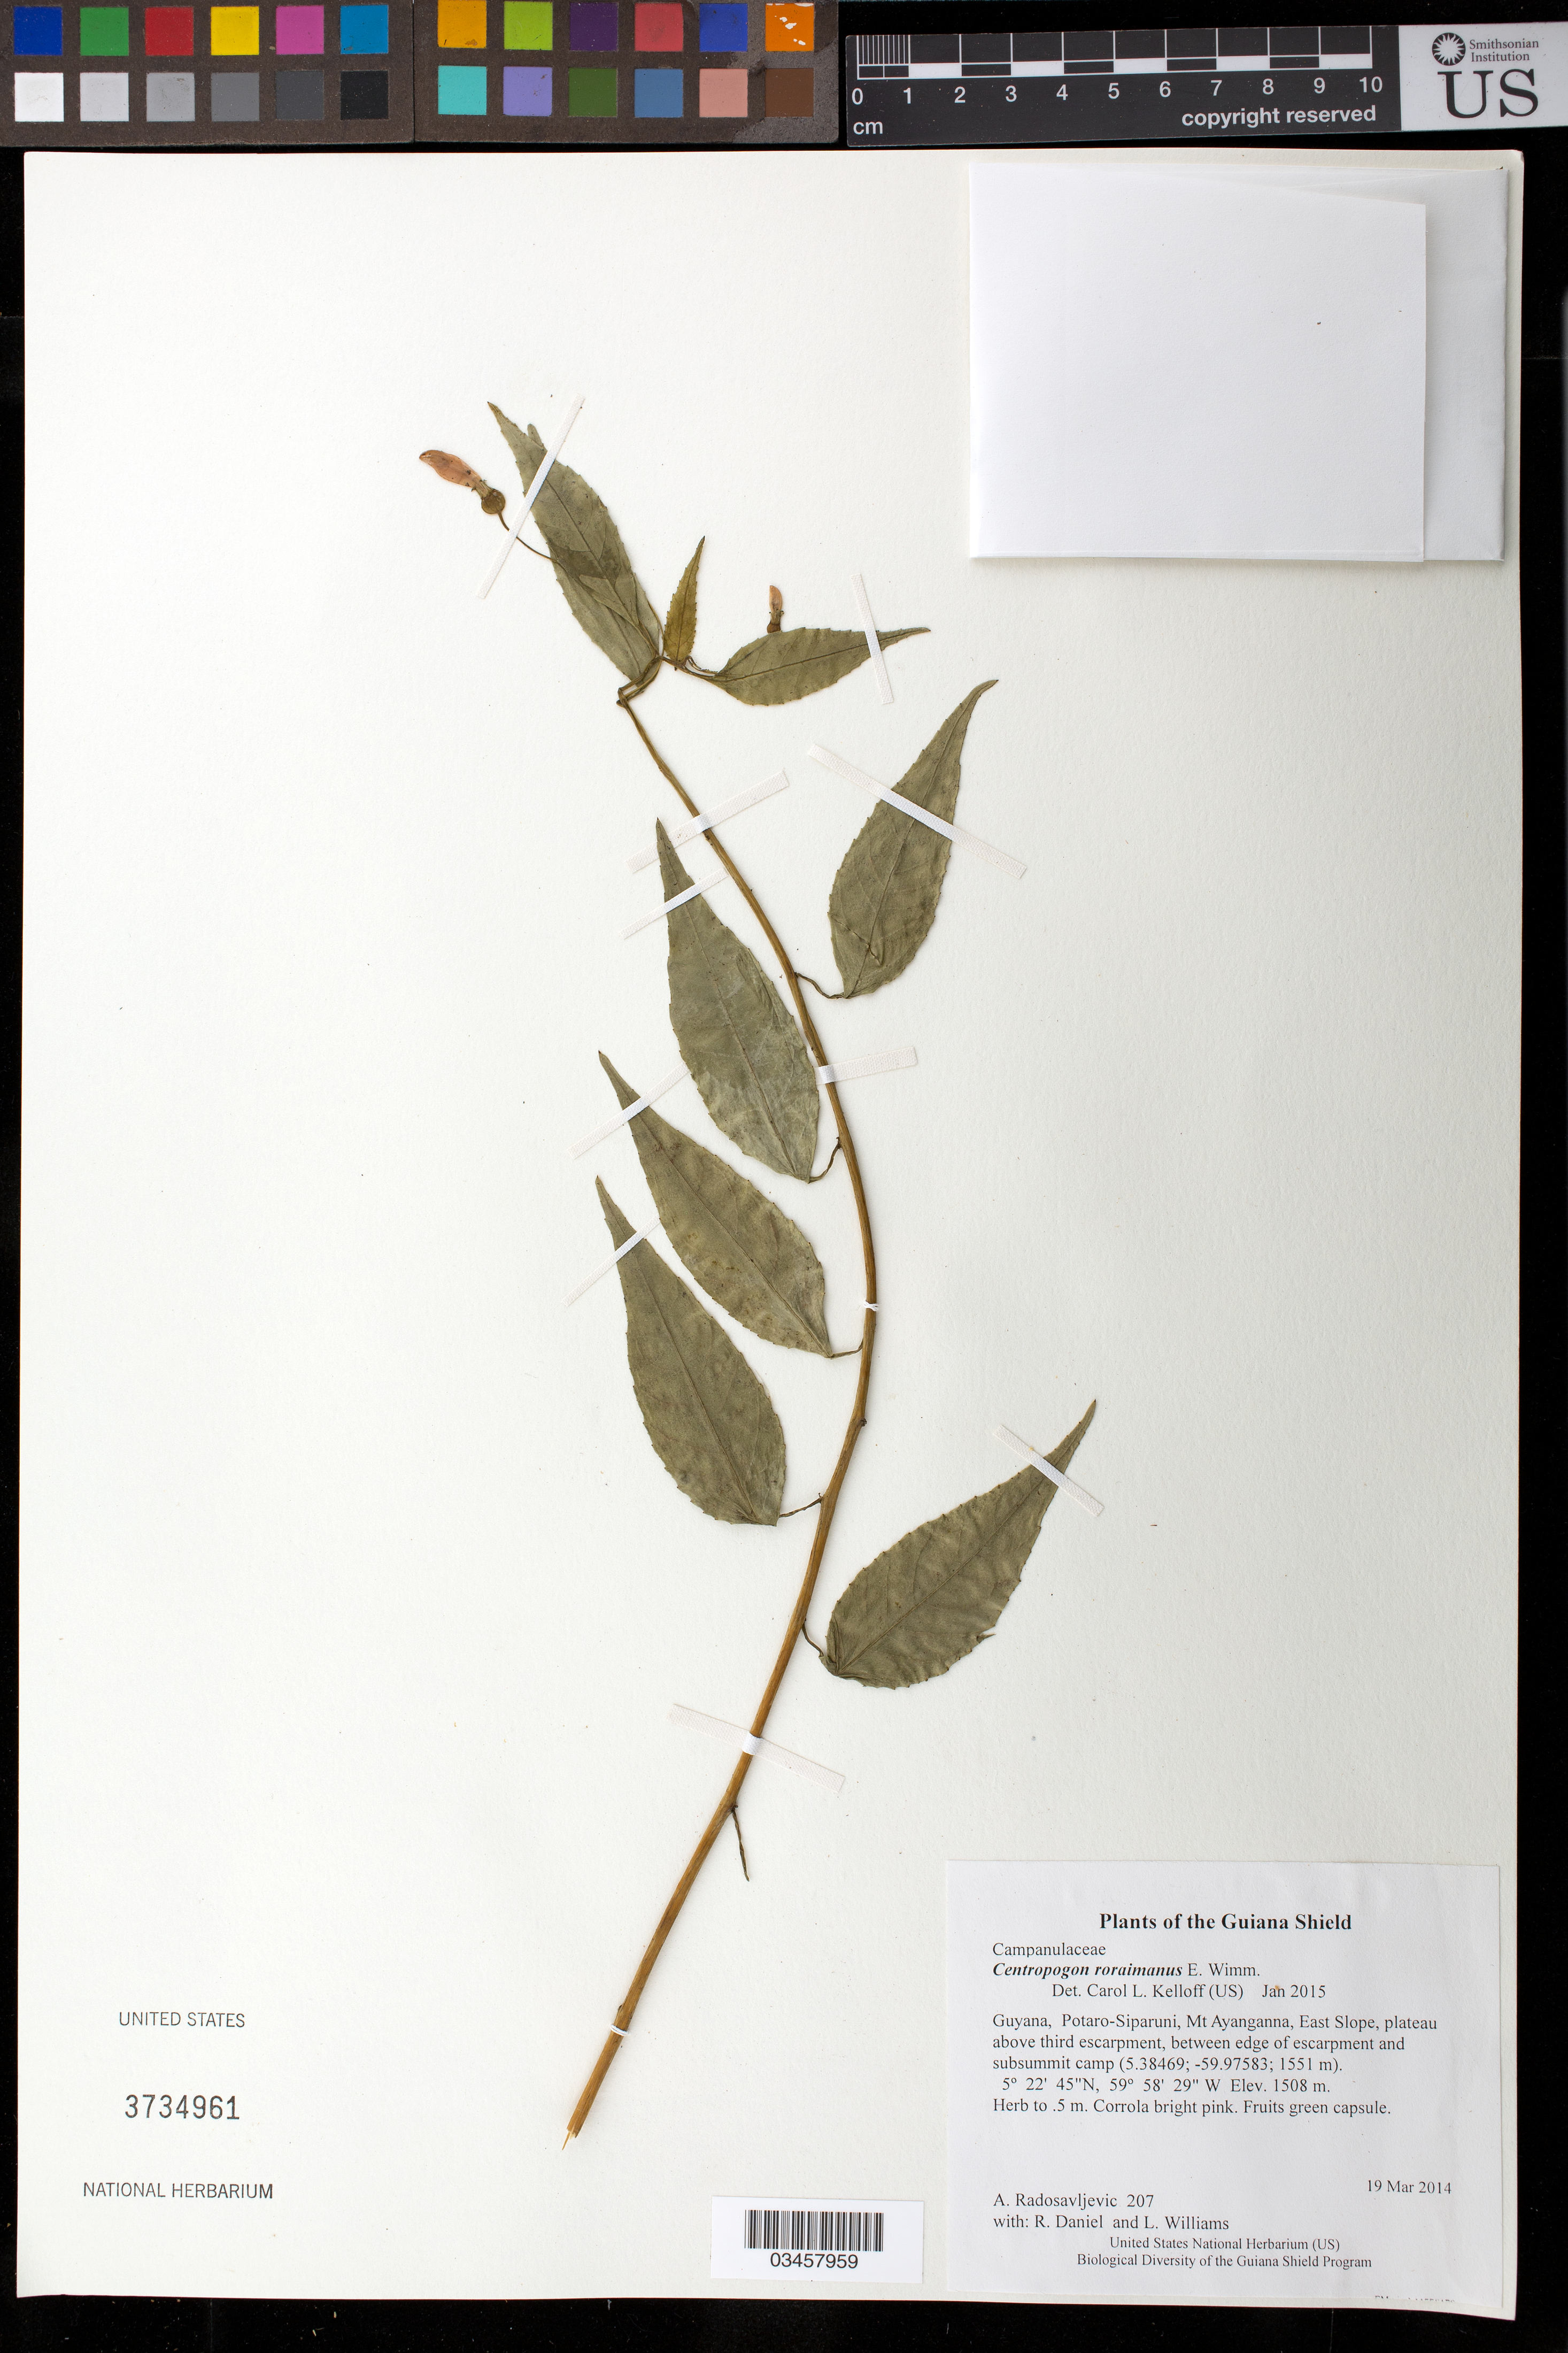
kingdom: Plantae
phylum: Tracheophyta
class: Magnoliopsida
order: Asterales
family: Campanulaceae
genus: Centropogon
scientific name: Centropogon roraimanus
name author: E. Wimm.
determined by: Kelloff, Carol L., (US), Smithsonian Institution - National Museum of Natural History (UNITED STATES)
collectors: A. Radosavljevic, R. Daniel & L. Williams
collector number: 207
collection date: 2014-03-19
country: Guyana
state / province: Potaro-Siparuni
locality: Mt Ayanganna, East Slope, plateau above third escarpment, between edge of escarpment and subsummit camp (5.38469; -59.97583; 1551 m).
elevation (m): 1508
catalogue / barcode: US 3734961